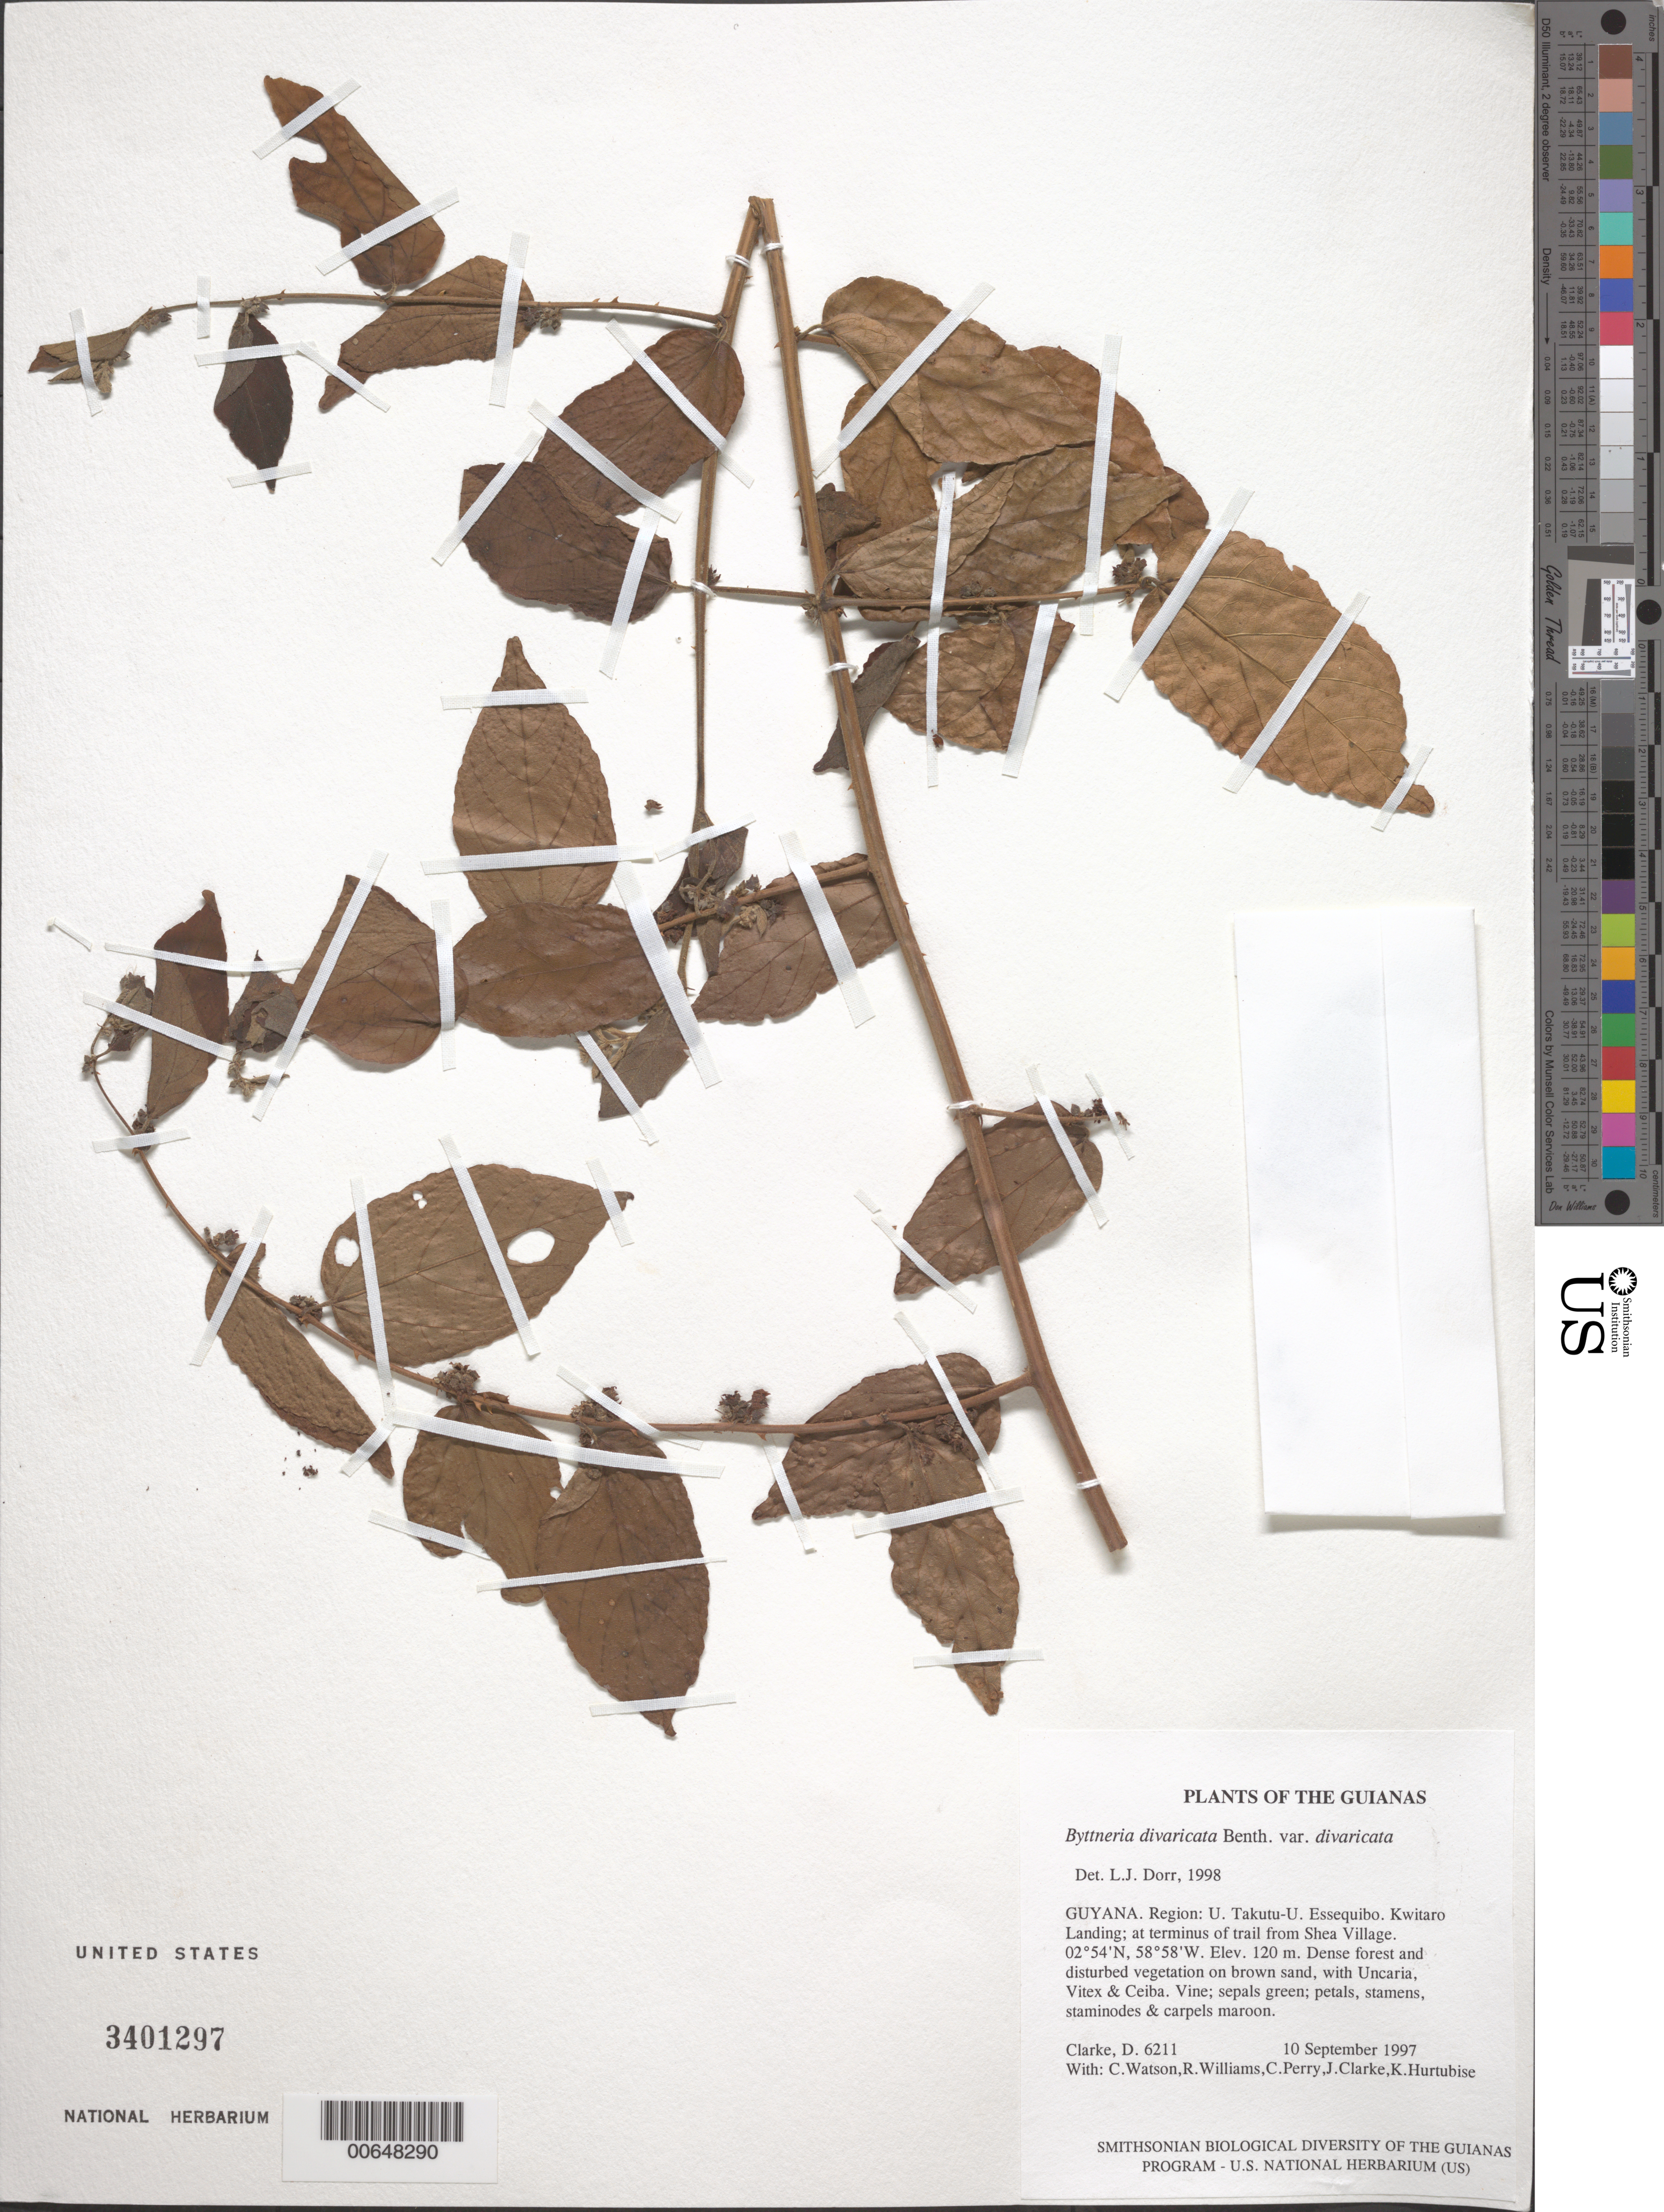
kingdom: Plantae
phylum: Tracheophyta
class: Magnoliopsida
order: Malvales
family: Malvaceae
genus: Byttneria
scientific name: Byttneria divaricata var. divaricata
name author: Benth.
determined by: Dorr, L. J., (BOT), Smithsonian Institution - National Museum of Natural History (UNITED STATES)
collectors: H. D. Clarke, C. Watson, R. Williams, C. Perry, J. Clarke & K. Hurtubise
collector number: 6211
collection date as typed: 10 September 1997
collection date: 1997-09-10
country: Guyana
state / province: U. Takutu-U. Essequibo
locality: Kwitaro Landing; at terminus of trail from Shea Village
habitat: Dense forest and disturbed vegetation on brown sand, with Uncaria, Vitex & Ceiba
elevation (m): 120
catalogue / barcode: US 3401297